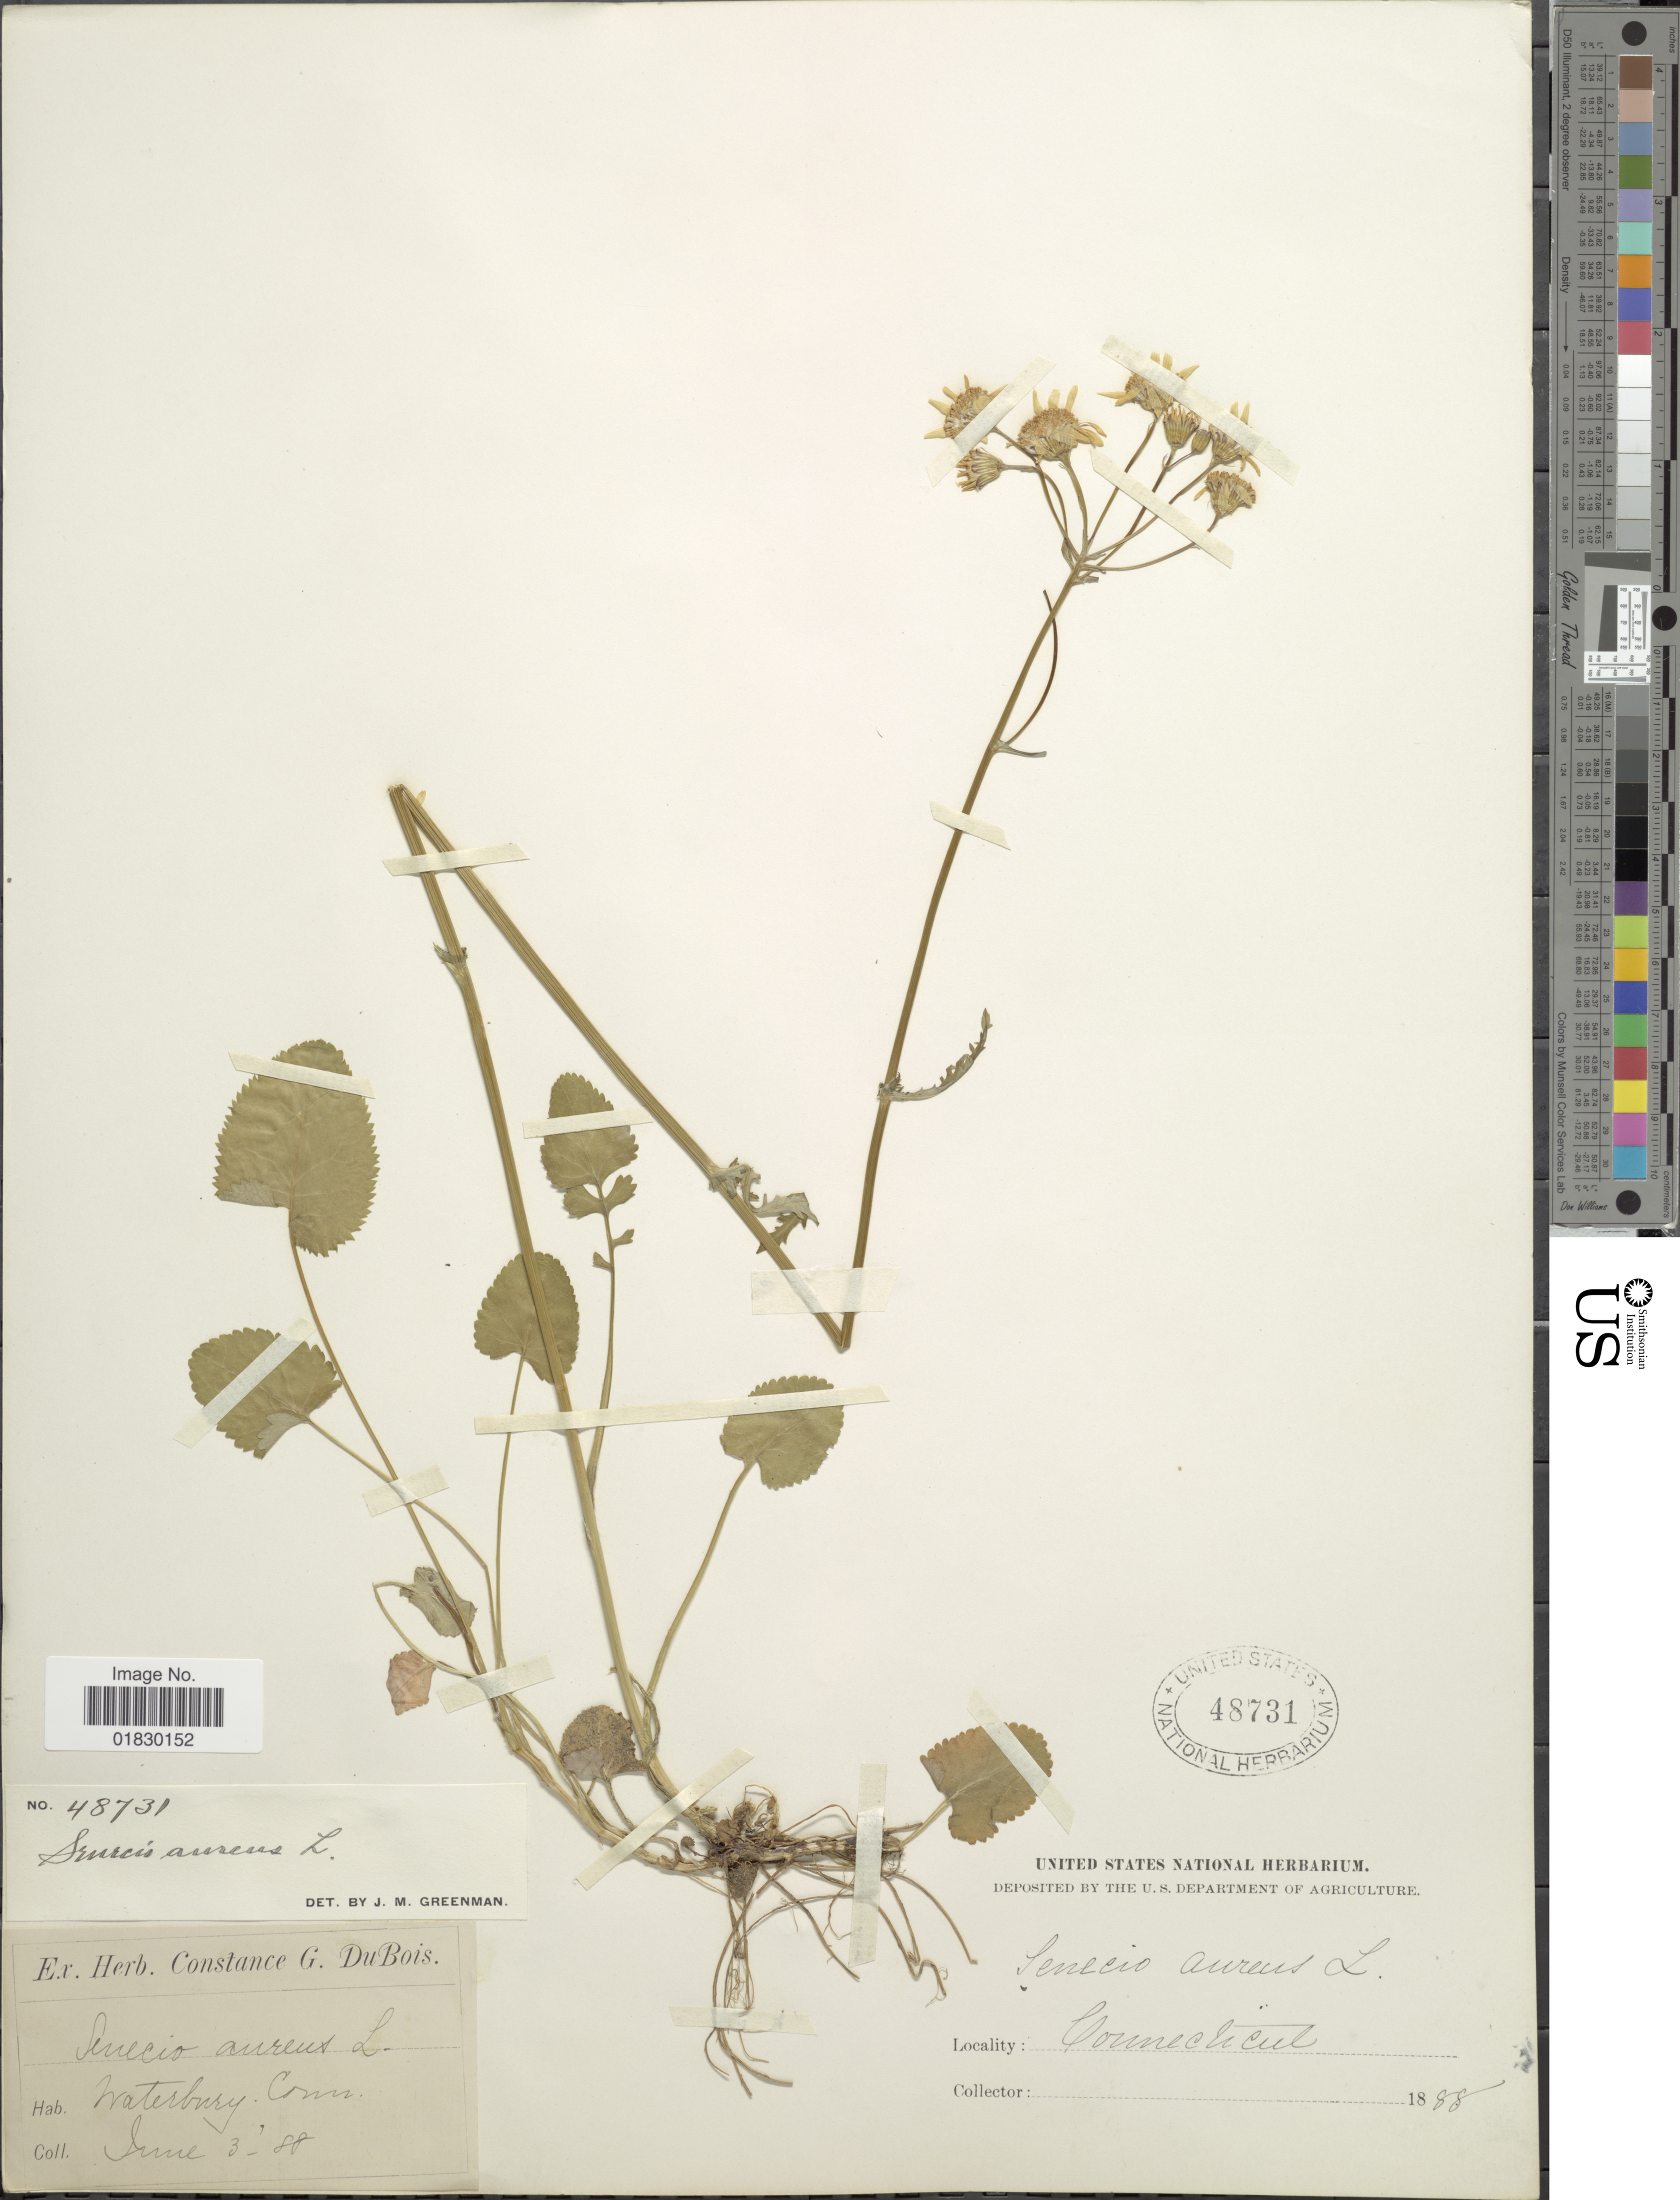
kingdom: Plantae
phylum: Tracheophyta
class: Magnoliopsida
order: Asterales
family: Asteraceae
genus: Packera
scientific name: Packera aurea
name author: (L.) Á. Löve & D. Löve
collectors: ex herb. Constance G. DuBois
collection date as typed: Transcribed d/m/y: 3/6/88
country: United States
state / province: Connecticut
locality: Waterbury, Conn.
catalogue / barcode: US 48731